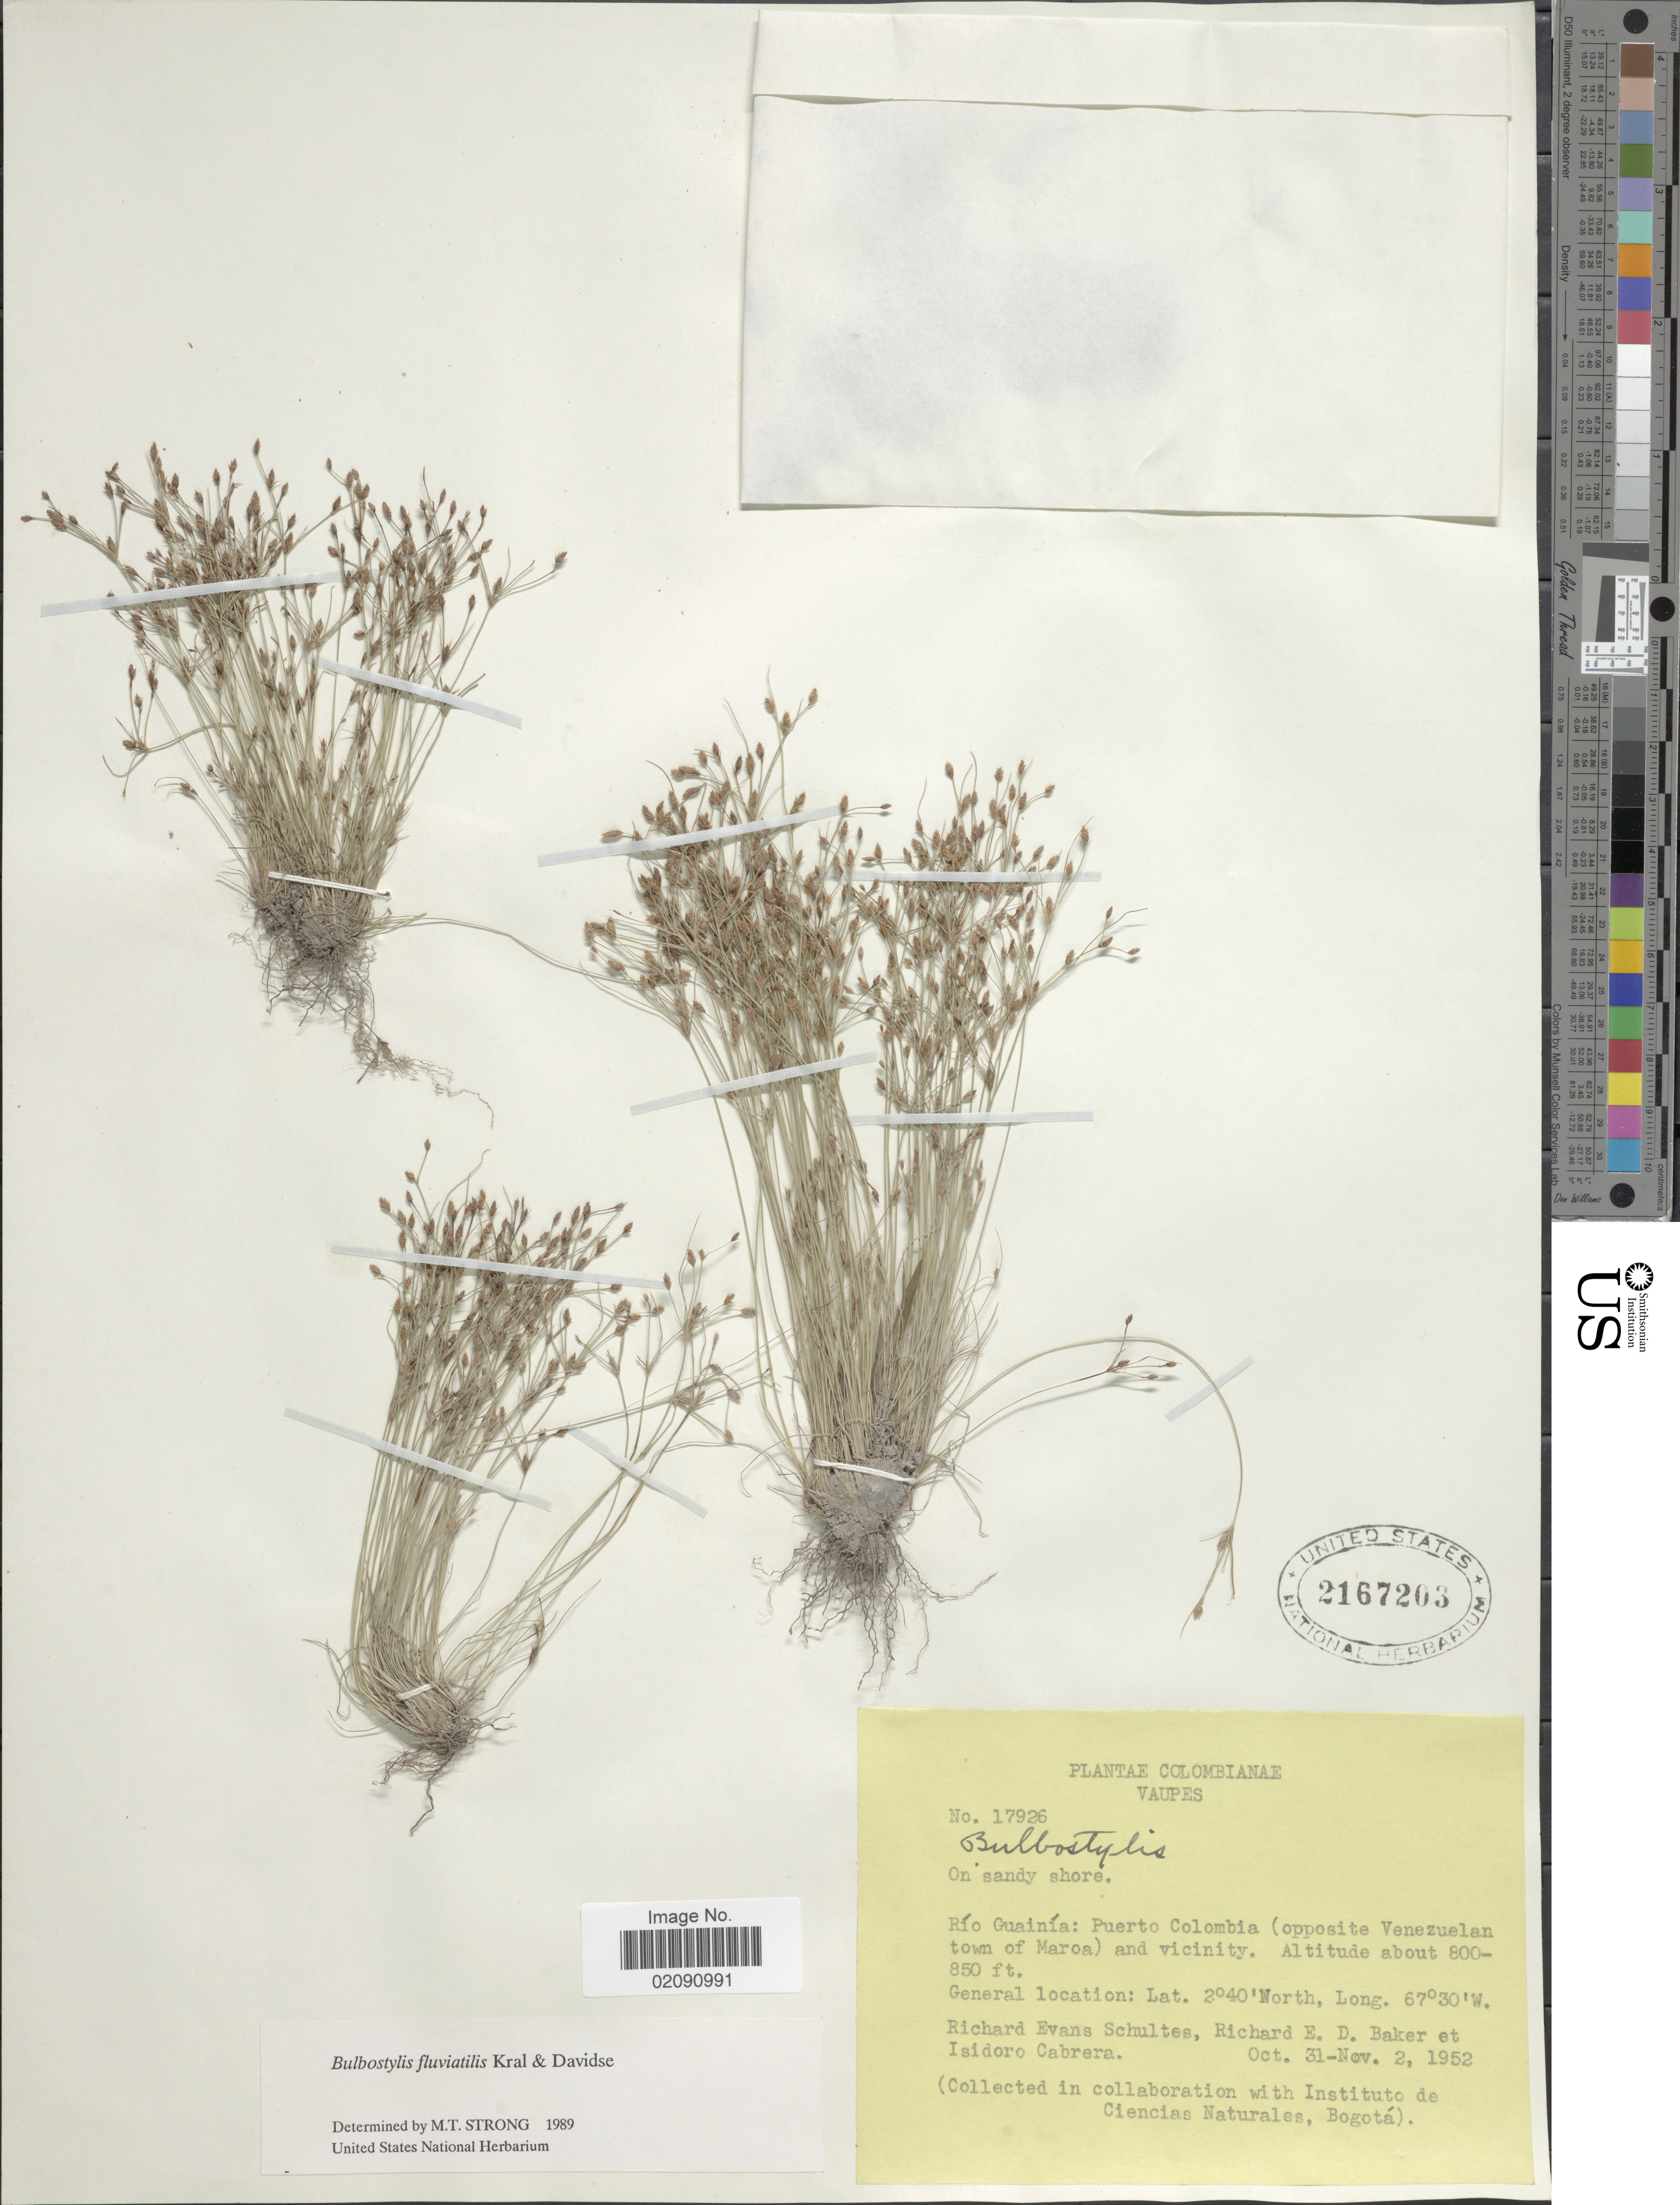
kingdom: Plantae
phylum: Tracheophyta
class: Liliopsida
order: Poales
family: Cyperaceae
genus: Bulbostylis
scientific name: Bulbostylis paraensis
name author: C.B. Clarke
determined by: Maciel-Silva, J. F.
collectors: R. E. Schultes, R. E. D. Baker & I. Cabrera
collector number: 17926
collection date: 1952-10-31/1952-11-02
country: Colombia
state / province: Vaupés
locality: On sandy shore, Rio Guainia: Puerto Colombia (opposite Veneauelan town of Maroa) and vicinity.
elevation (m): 259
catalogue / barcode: US 2167203